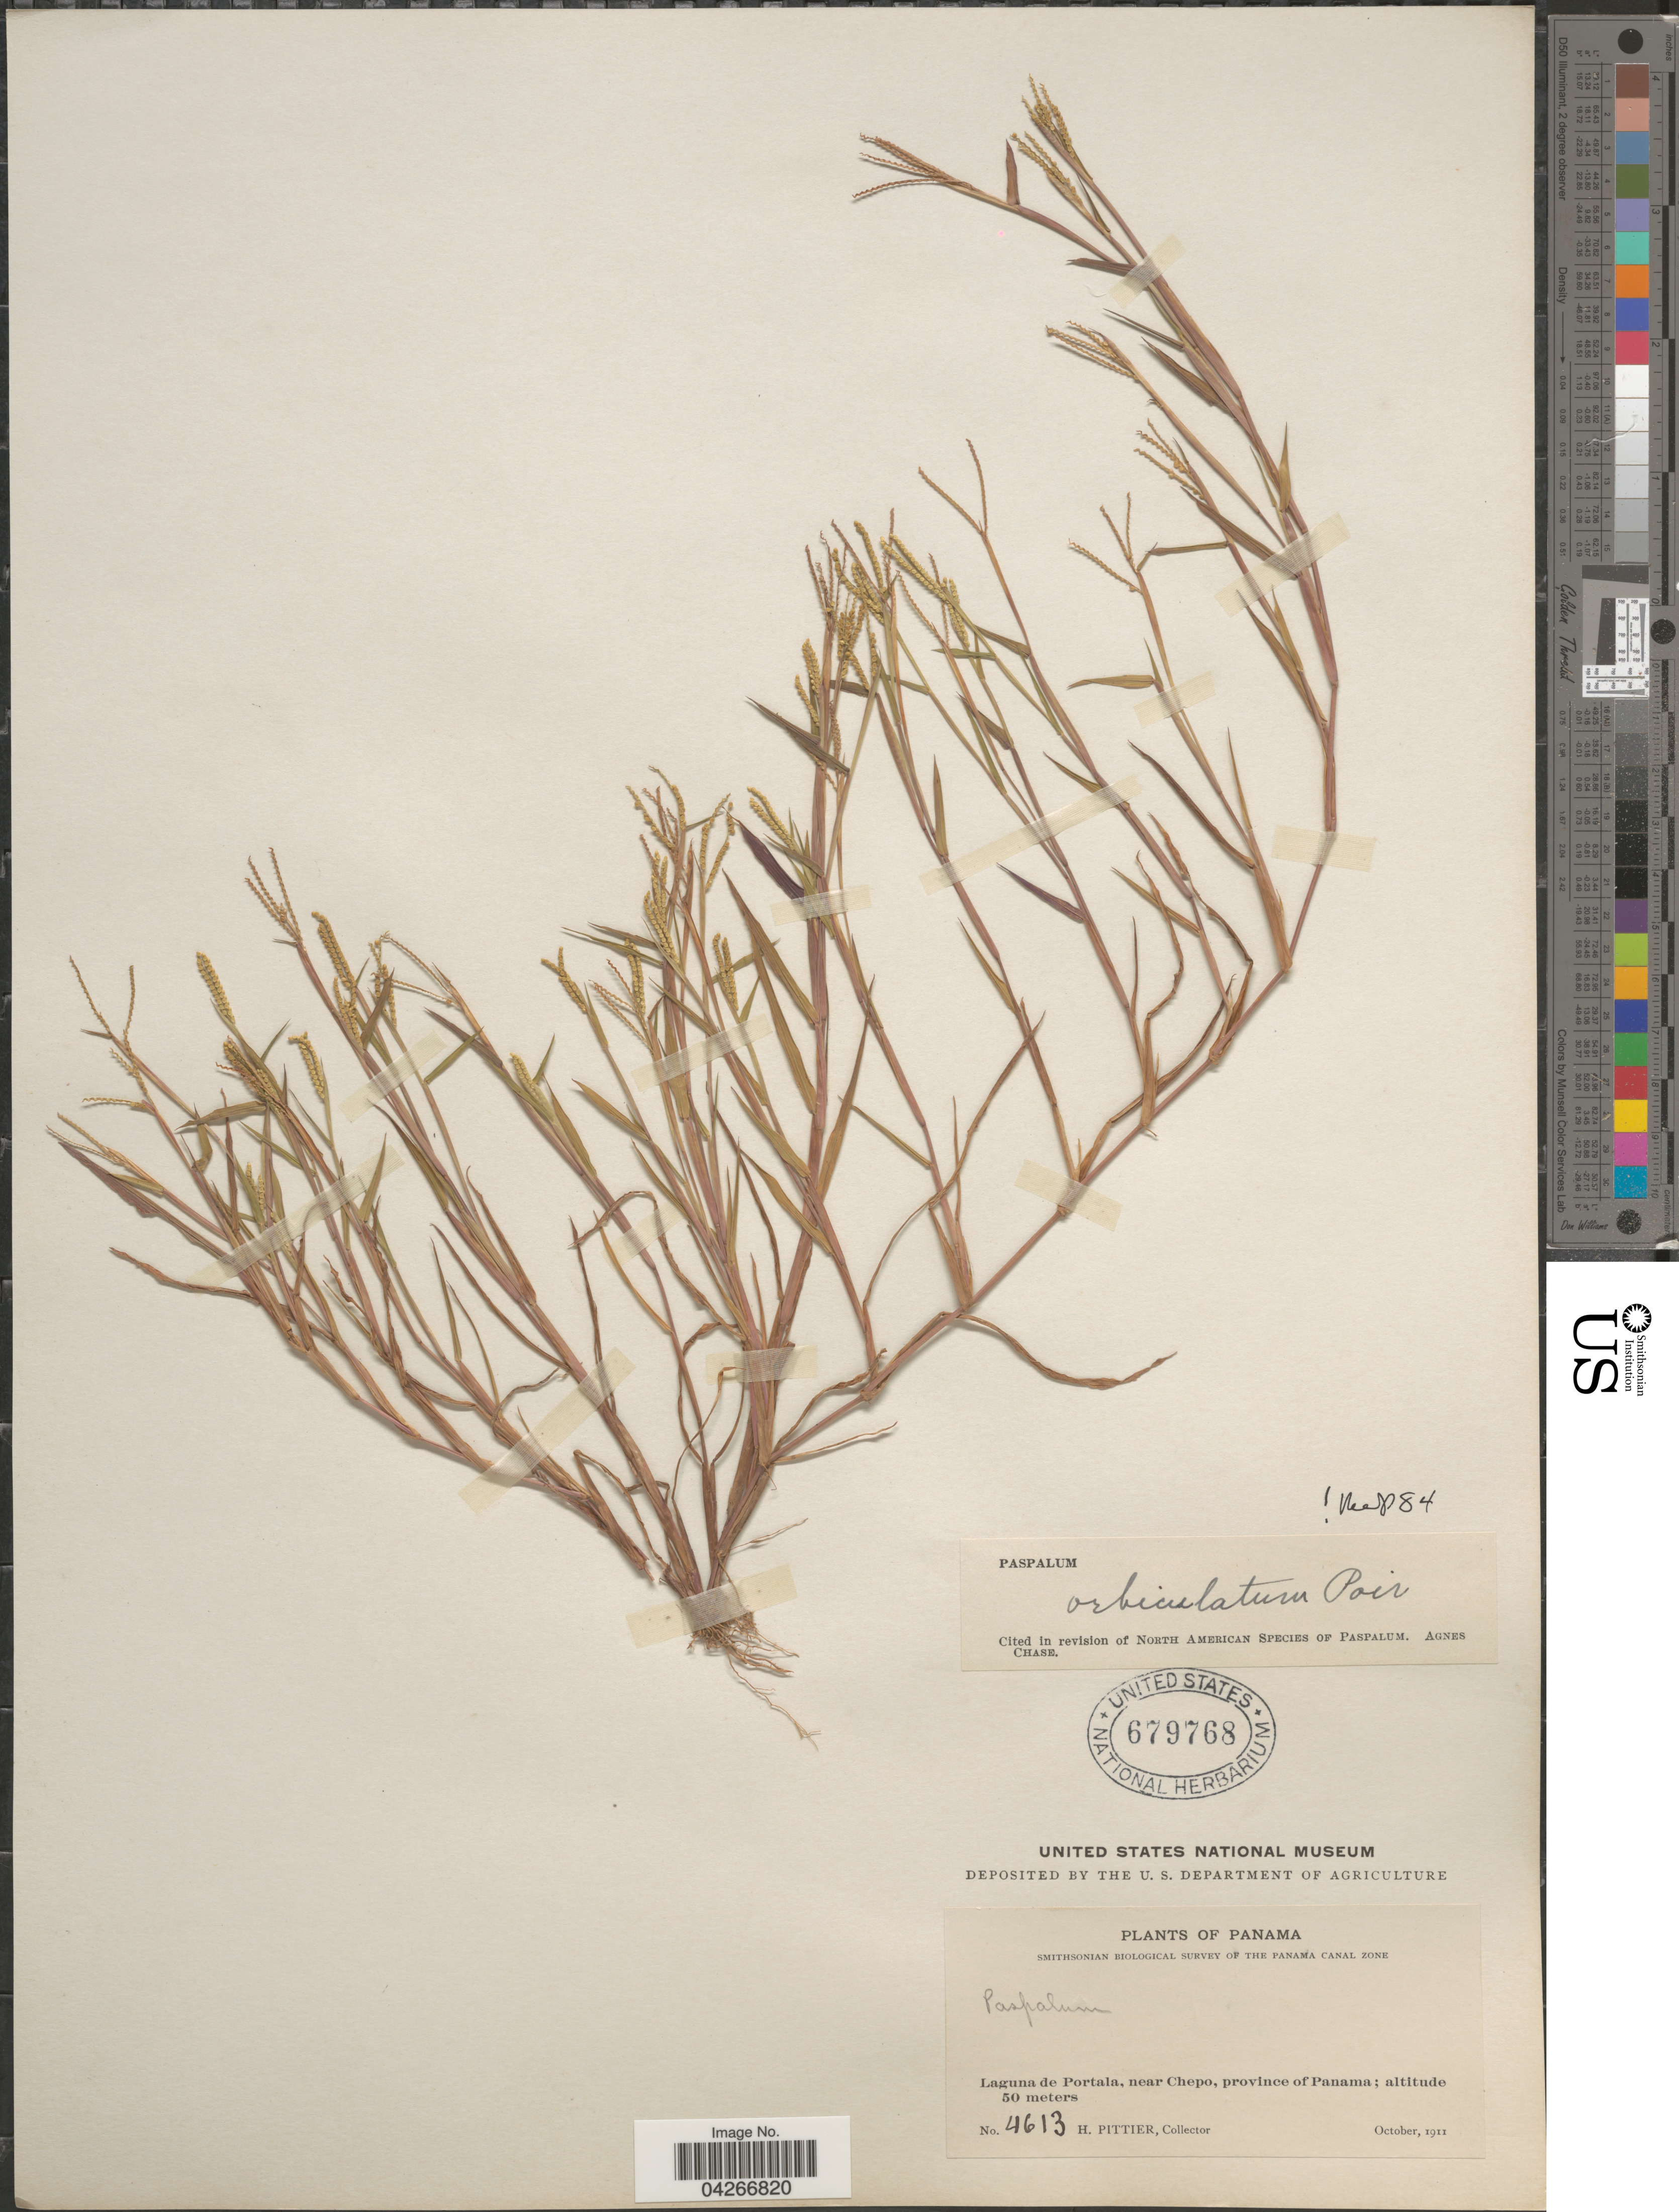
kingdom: Plantae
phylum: Tracheophyta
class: Liliopsida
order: Poales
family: Poaceae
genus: Paspalum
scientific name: Paspalum orbiculatum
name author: Poir. in Lam.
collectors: H. F. Pittier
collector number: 4613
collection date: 1911-10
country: Panama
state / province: Panamá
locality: Smithsonian Biological Survey of the Panama Canal Zone. Laguna de Portala, near Chepo.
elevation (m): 50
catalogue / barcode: US 679768